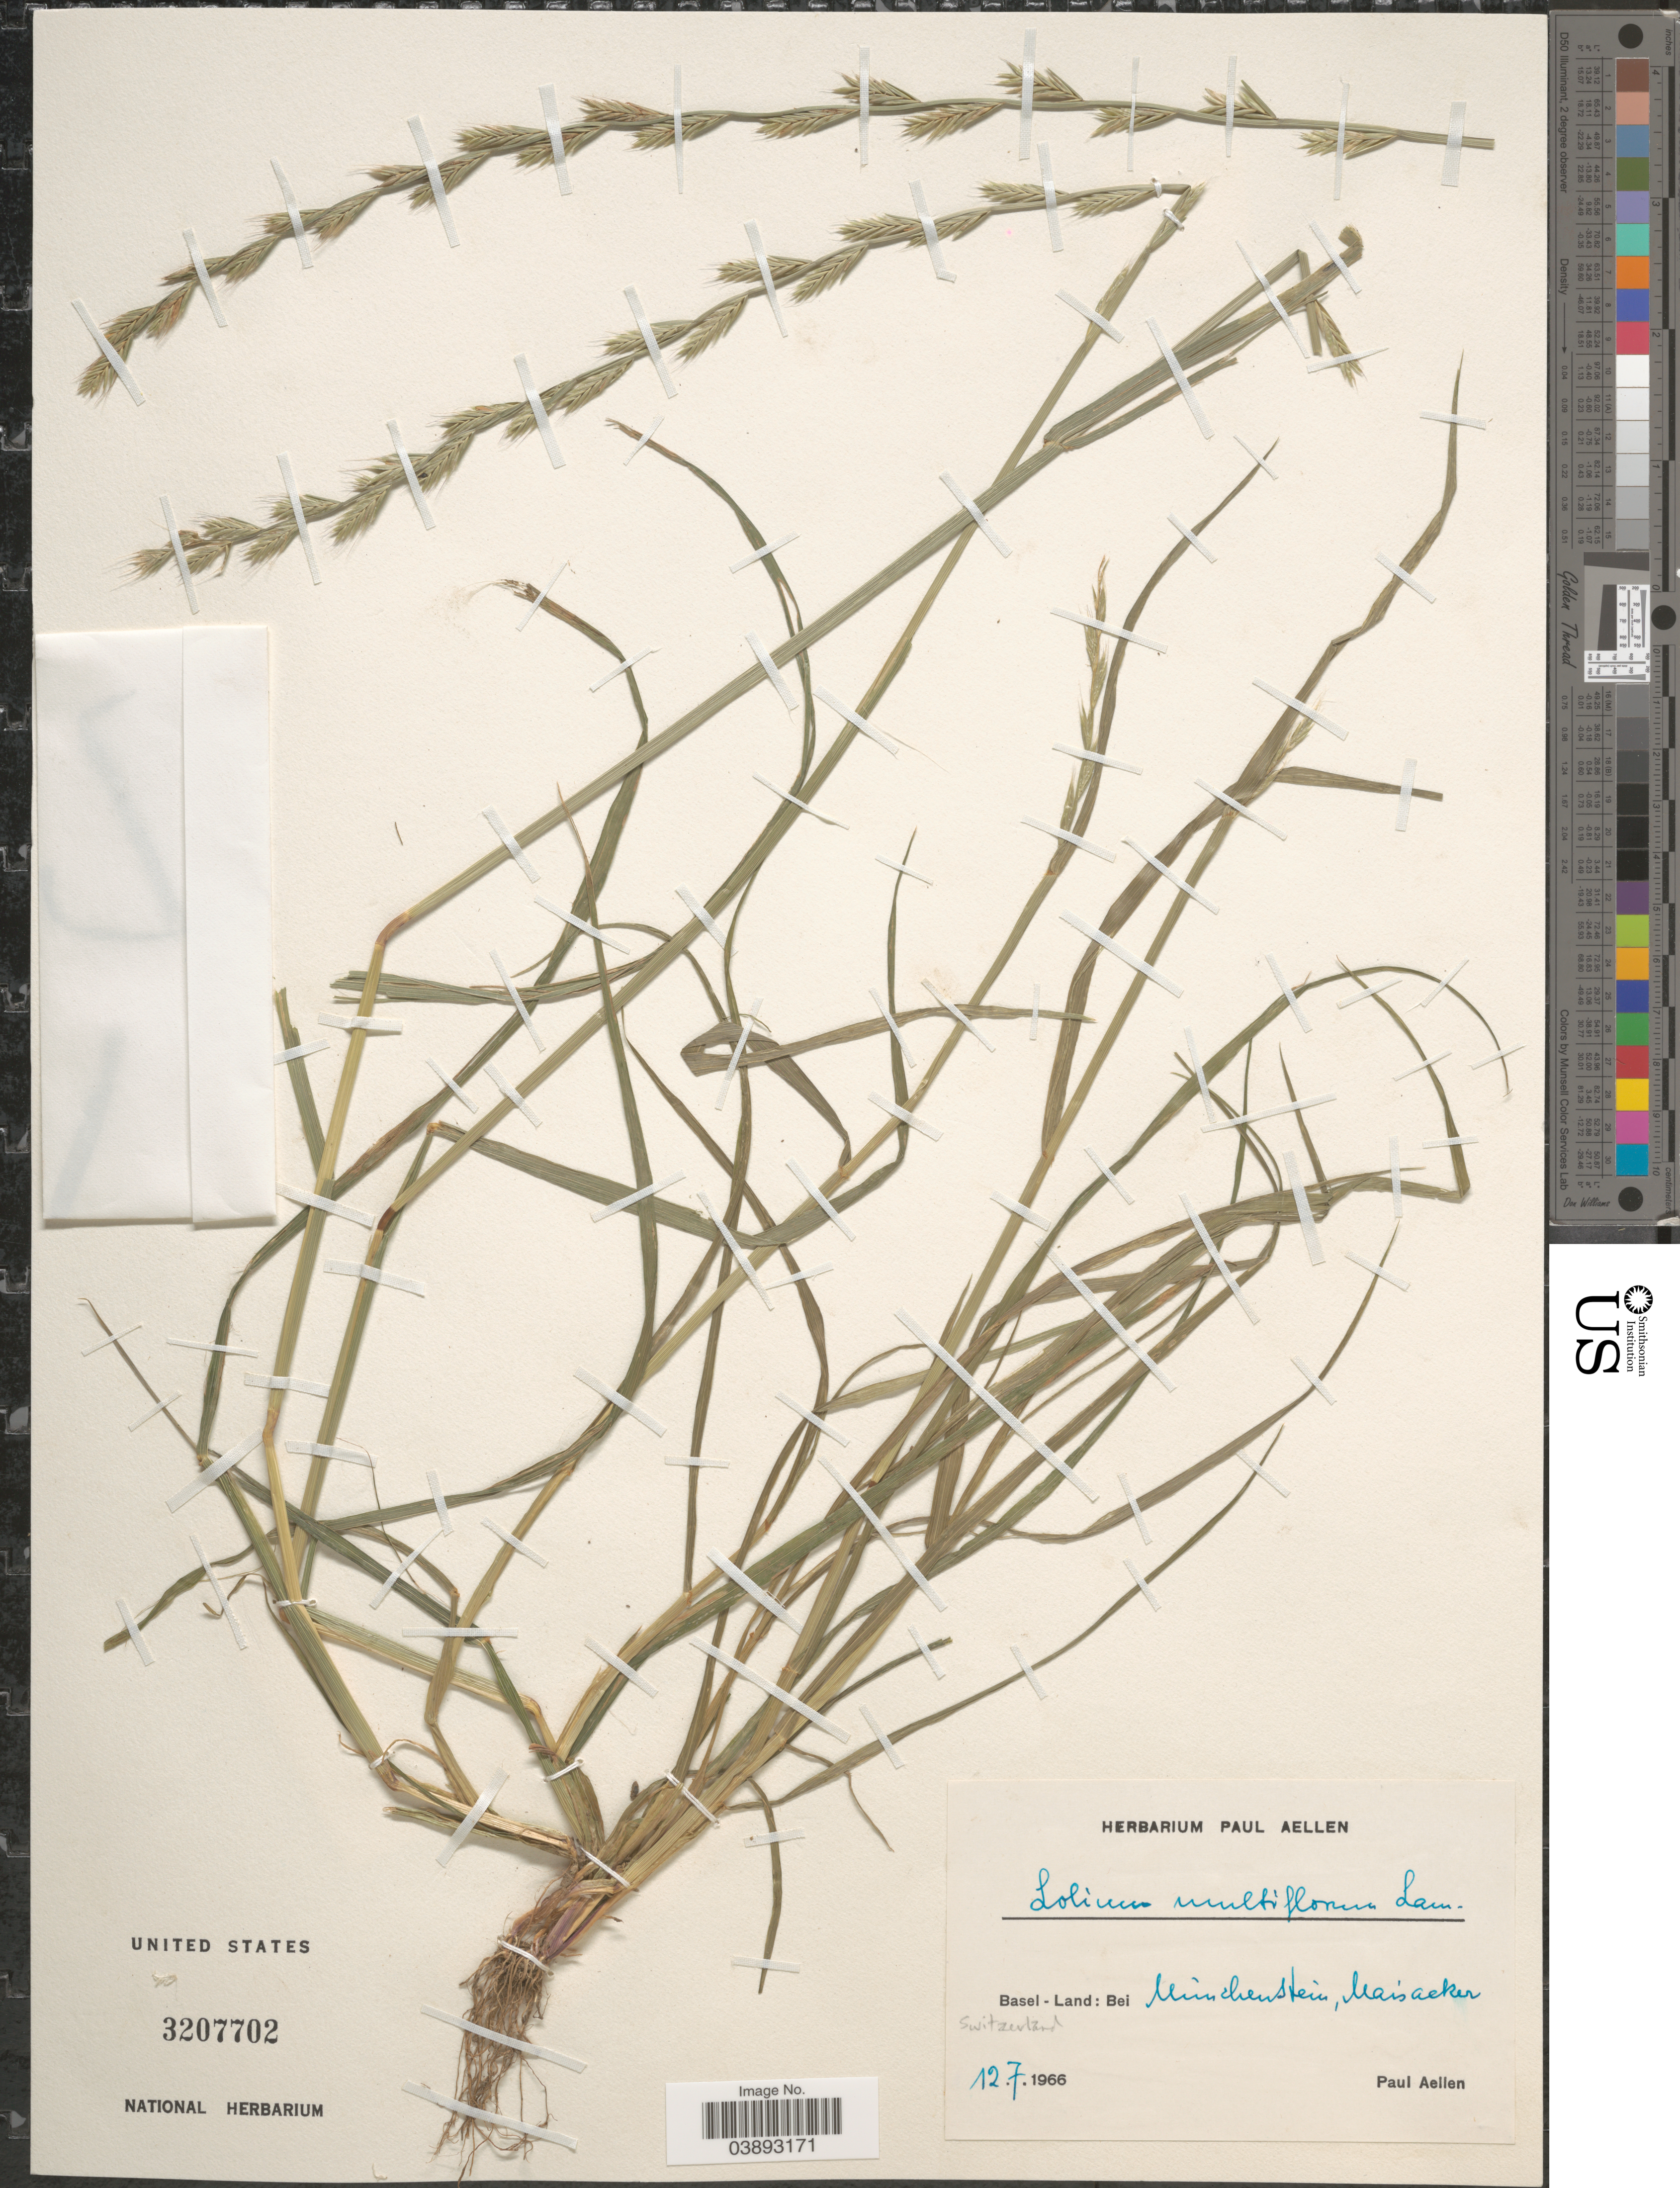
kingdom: Plantae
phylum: Tracheophyta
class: Liliopsida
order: Poales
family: Poaceae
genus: Lolium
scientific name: Lolium multiflorum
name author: Lam.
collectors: P. Aellen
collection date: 1966-07-12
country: Switzerland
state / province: Basel-Landschaft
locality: Basel - Land: Bei. Münchenstein, Maisacker.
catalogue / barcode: US 3207702